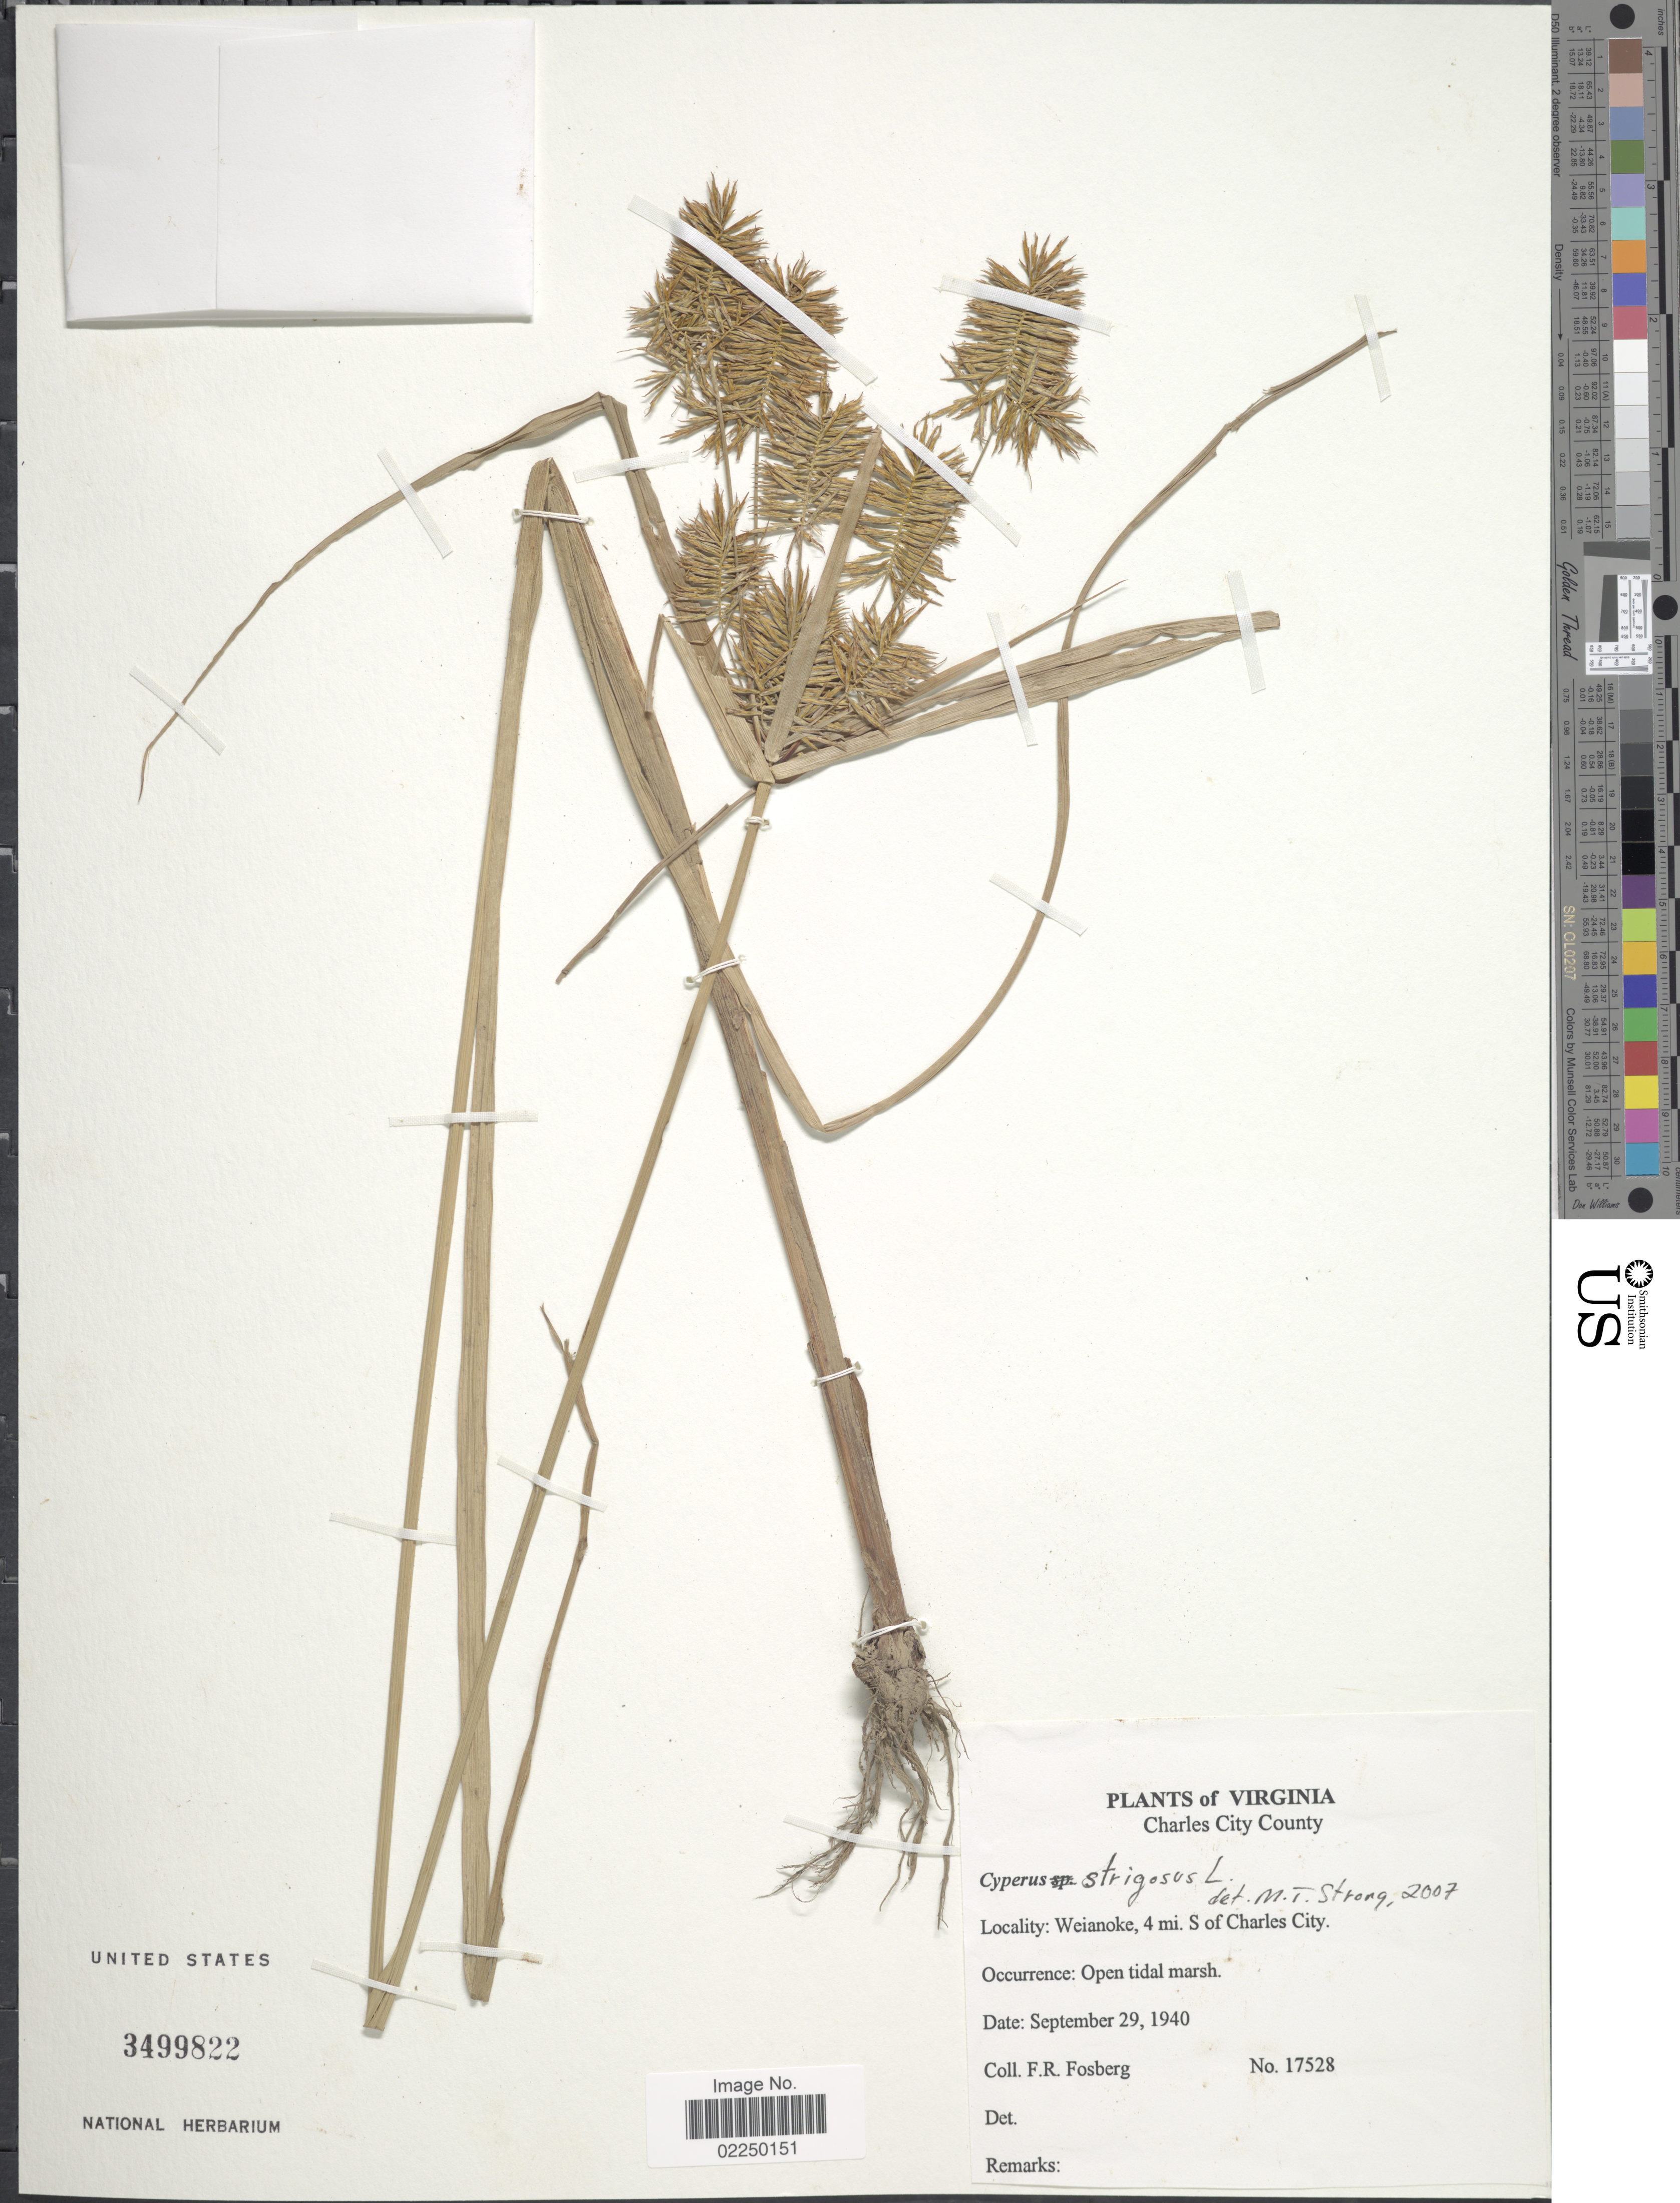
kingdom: Plantae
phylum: Tracheophyta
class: Liliopsida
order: Poales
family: Cyperaceae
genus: Cyperus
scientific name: Cyperus strigosus L.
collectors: F. R. Fosberg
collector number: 17528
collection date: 1940-09-29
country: United States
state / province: Virginia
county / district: Charles City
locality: Charles City County, Wianoke, 4 mi. S of Charles City, open tidal marsh.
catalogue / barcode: US 3499822